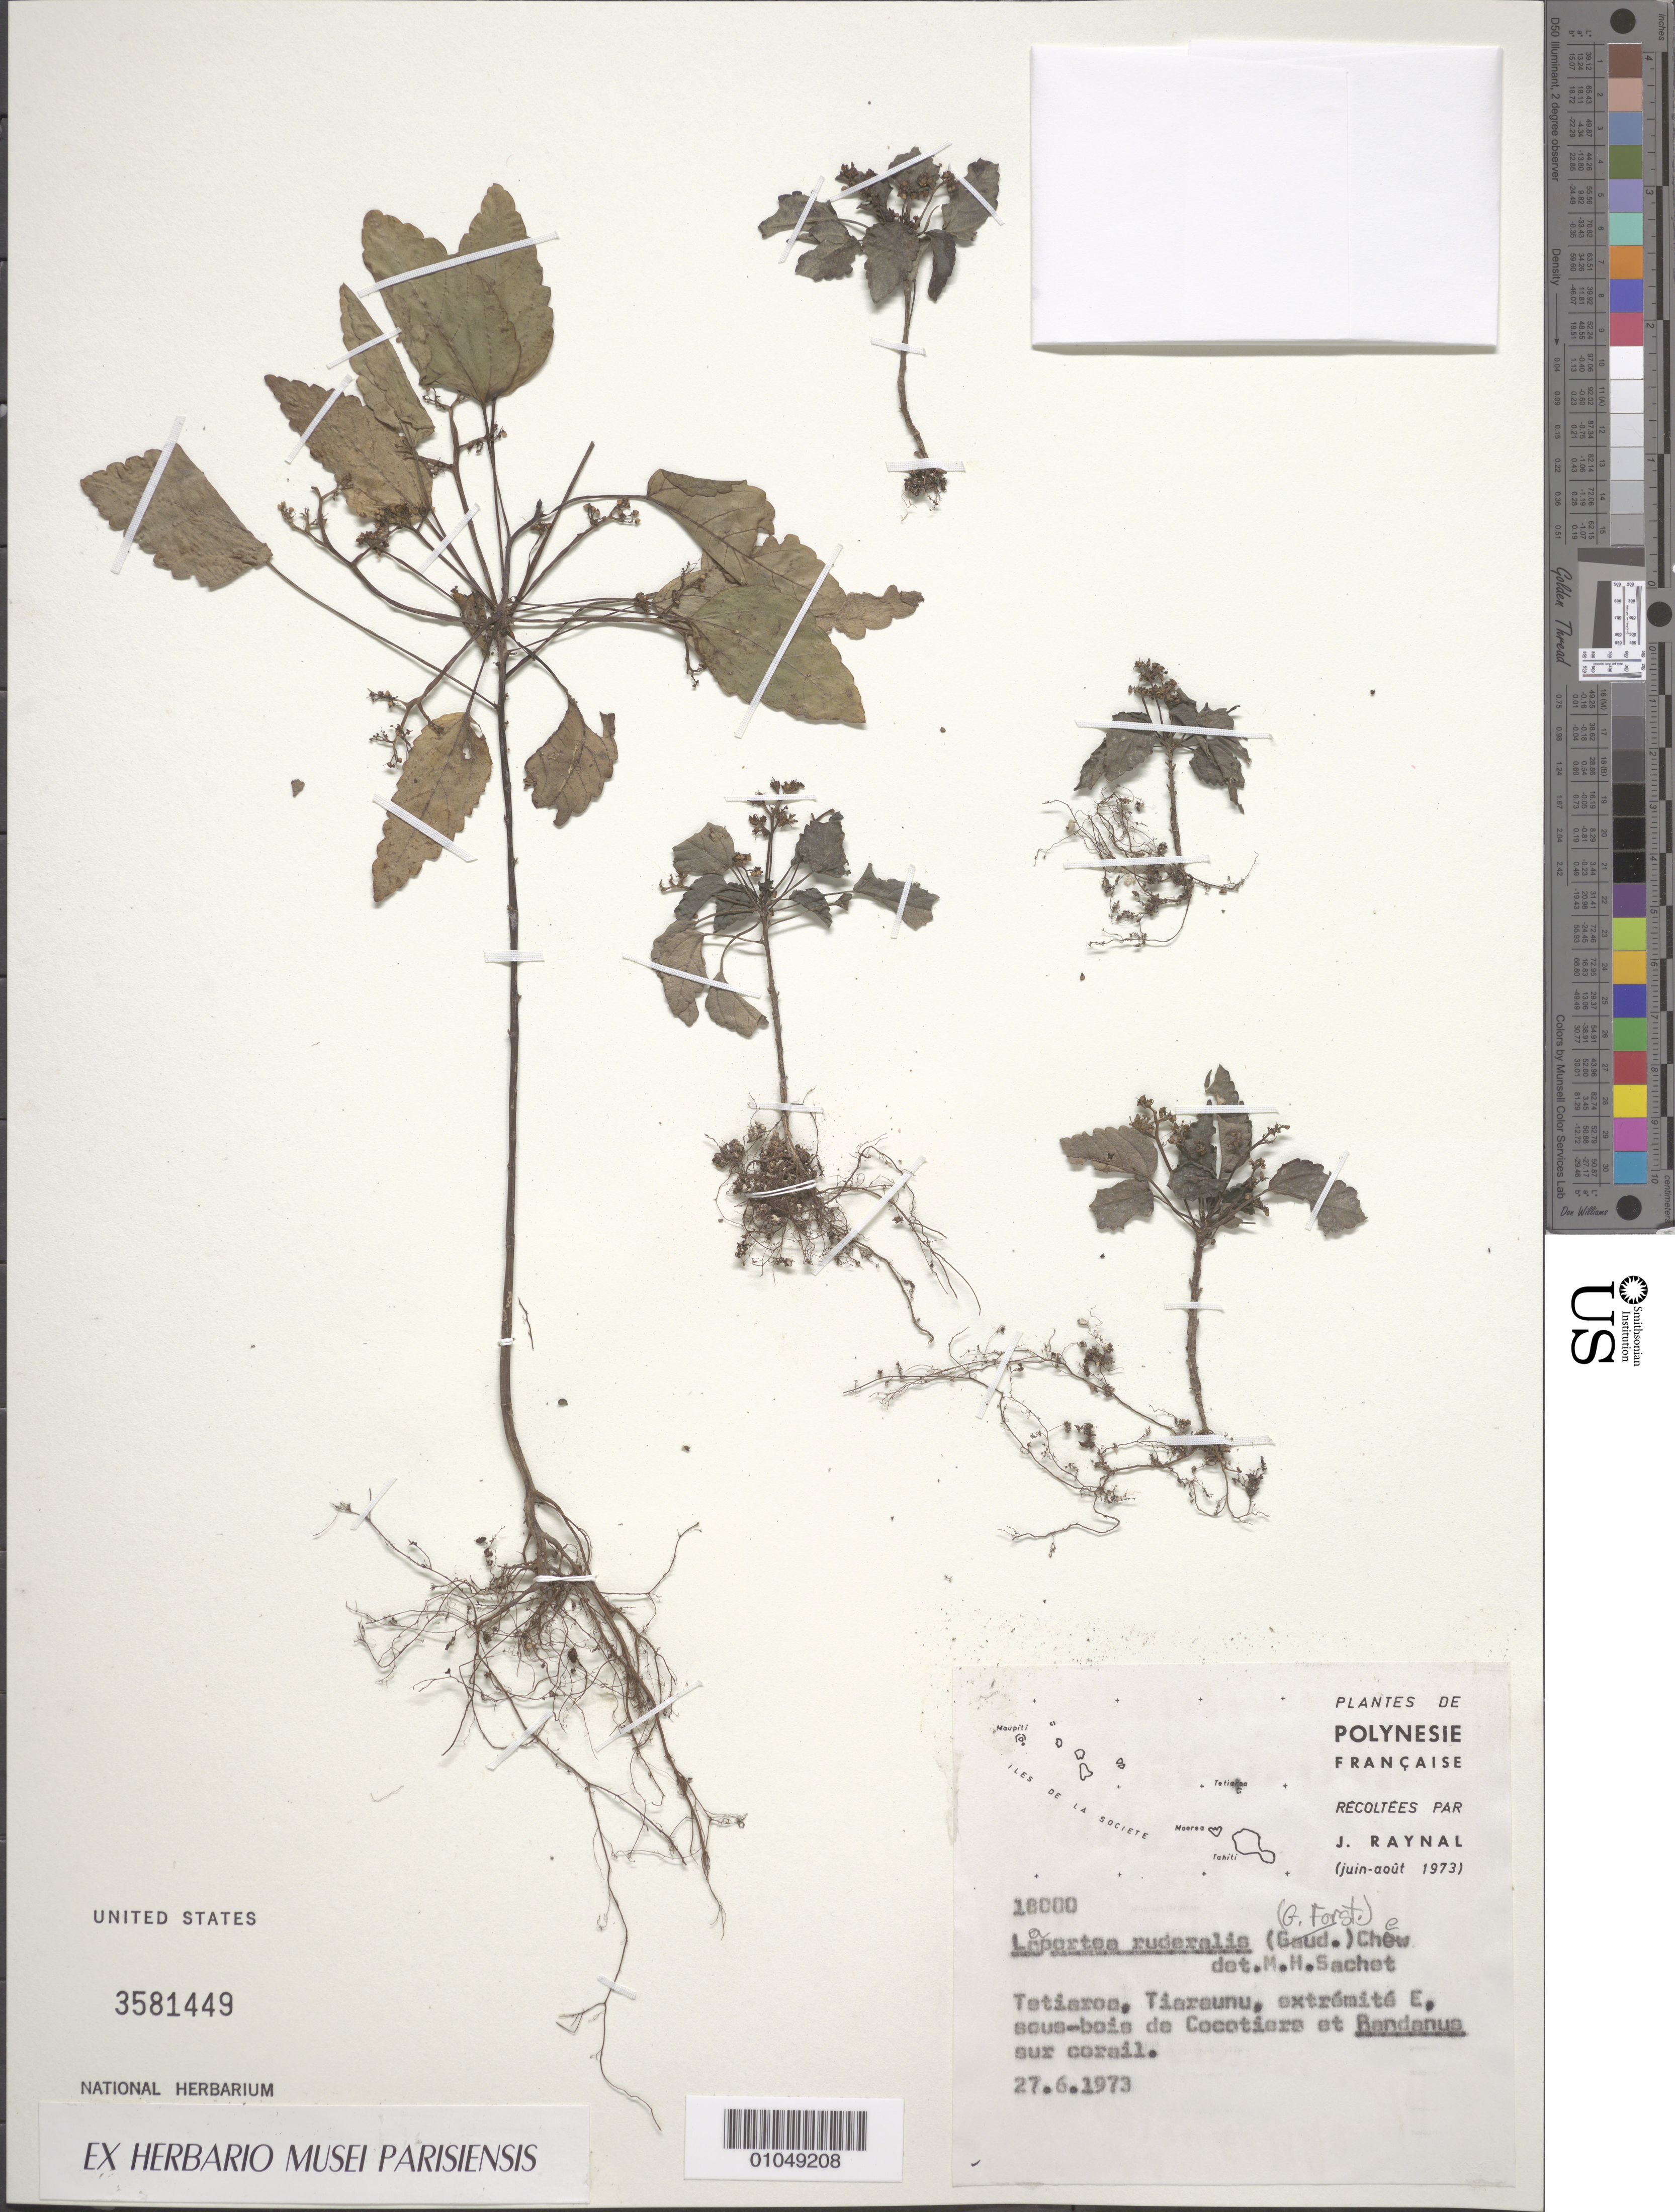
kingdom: Plantae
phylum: Tracheophyta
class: Magnoliopsida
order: Rosales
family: Urticaceae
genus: Laportea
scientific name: Laportea ruderalis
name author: (G. Forst.) Chew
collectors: J. Raynal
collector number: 18000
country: French Polynesia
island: Tetiaroa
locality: Tetiaroa, Tiaraunu, extrdmite E. scus-bois de Cocotiere et Bandanus sur corail.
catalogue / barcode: US 3581449